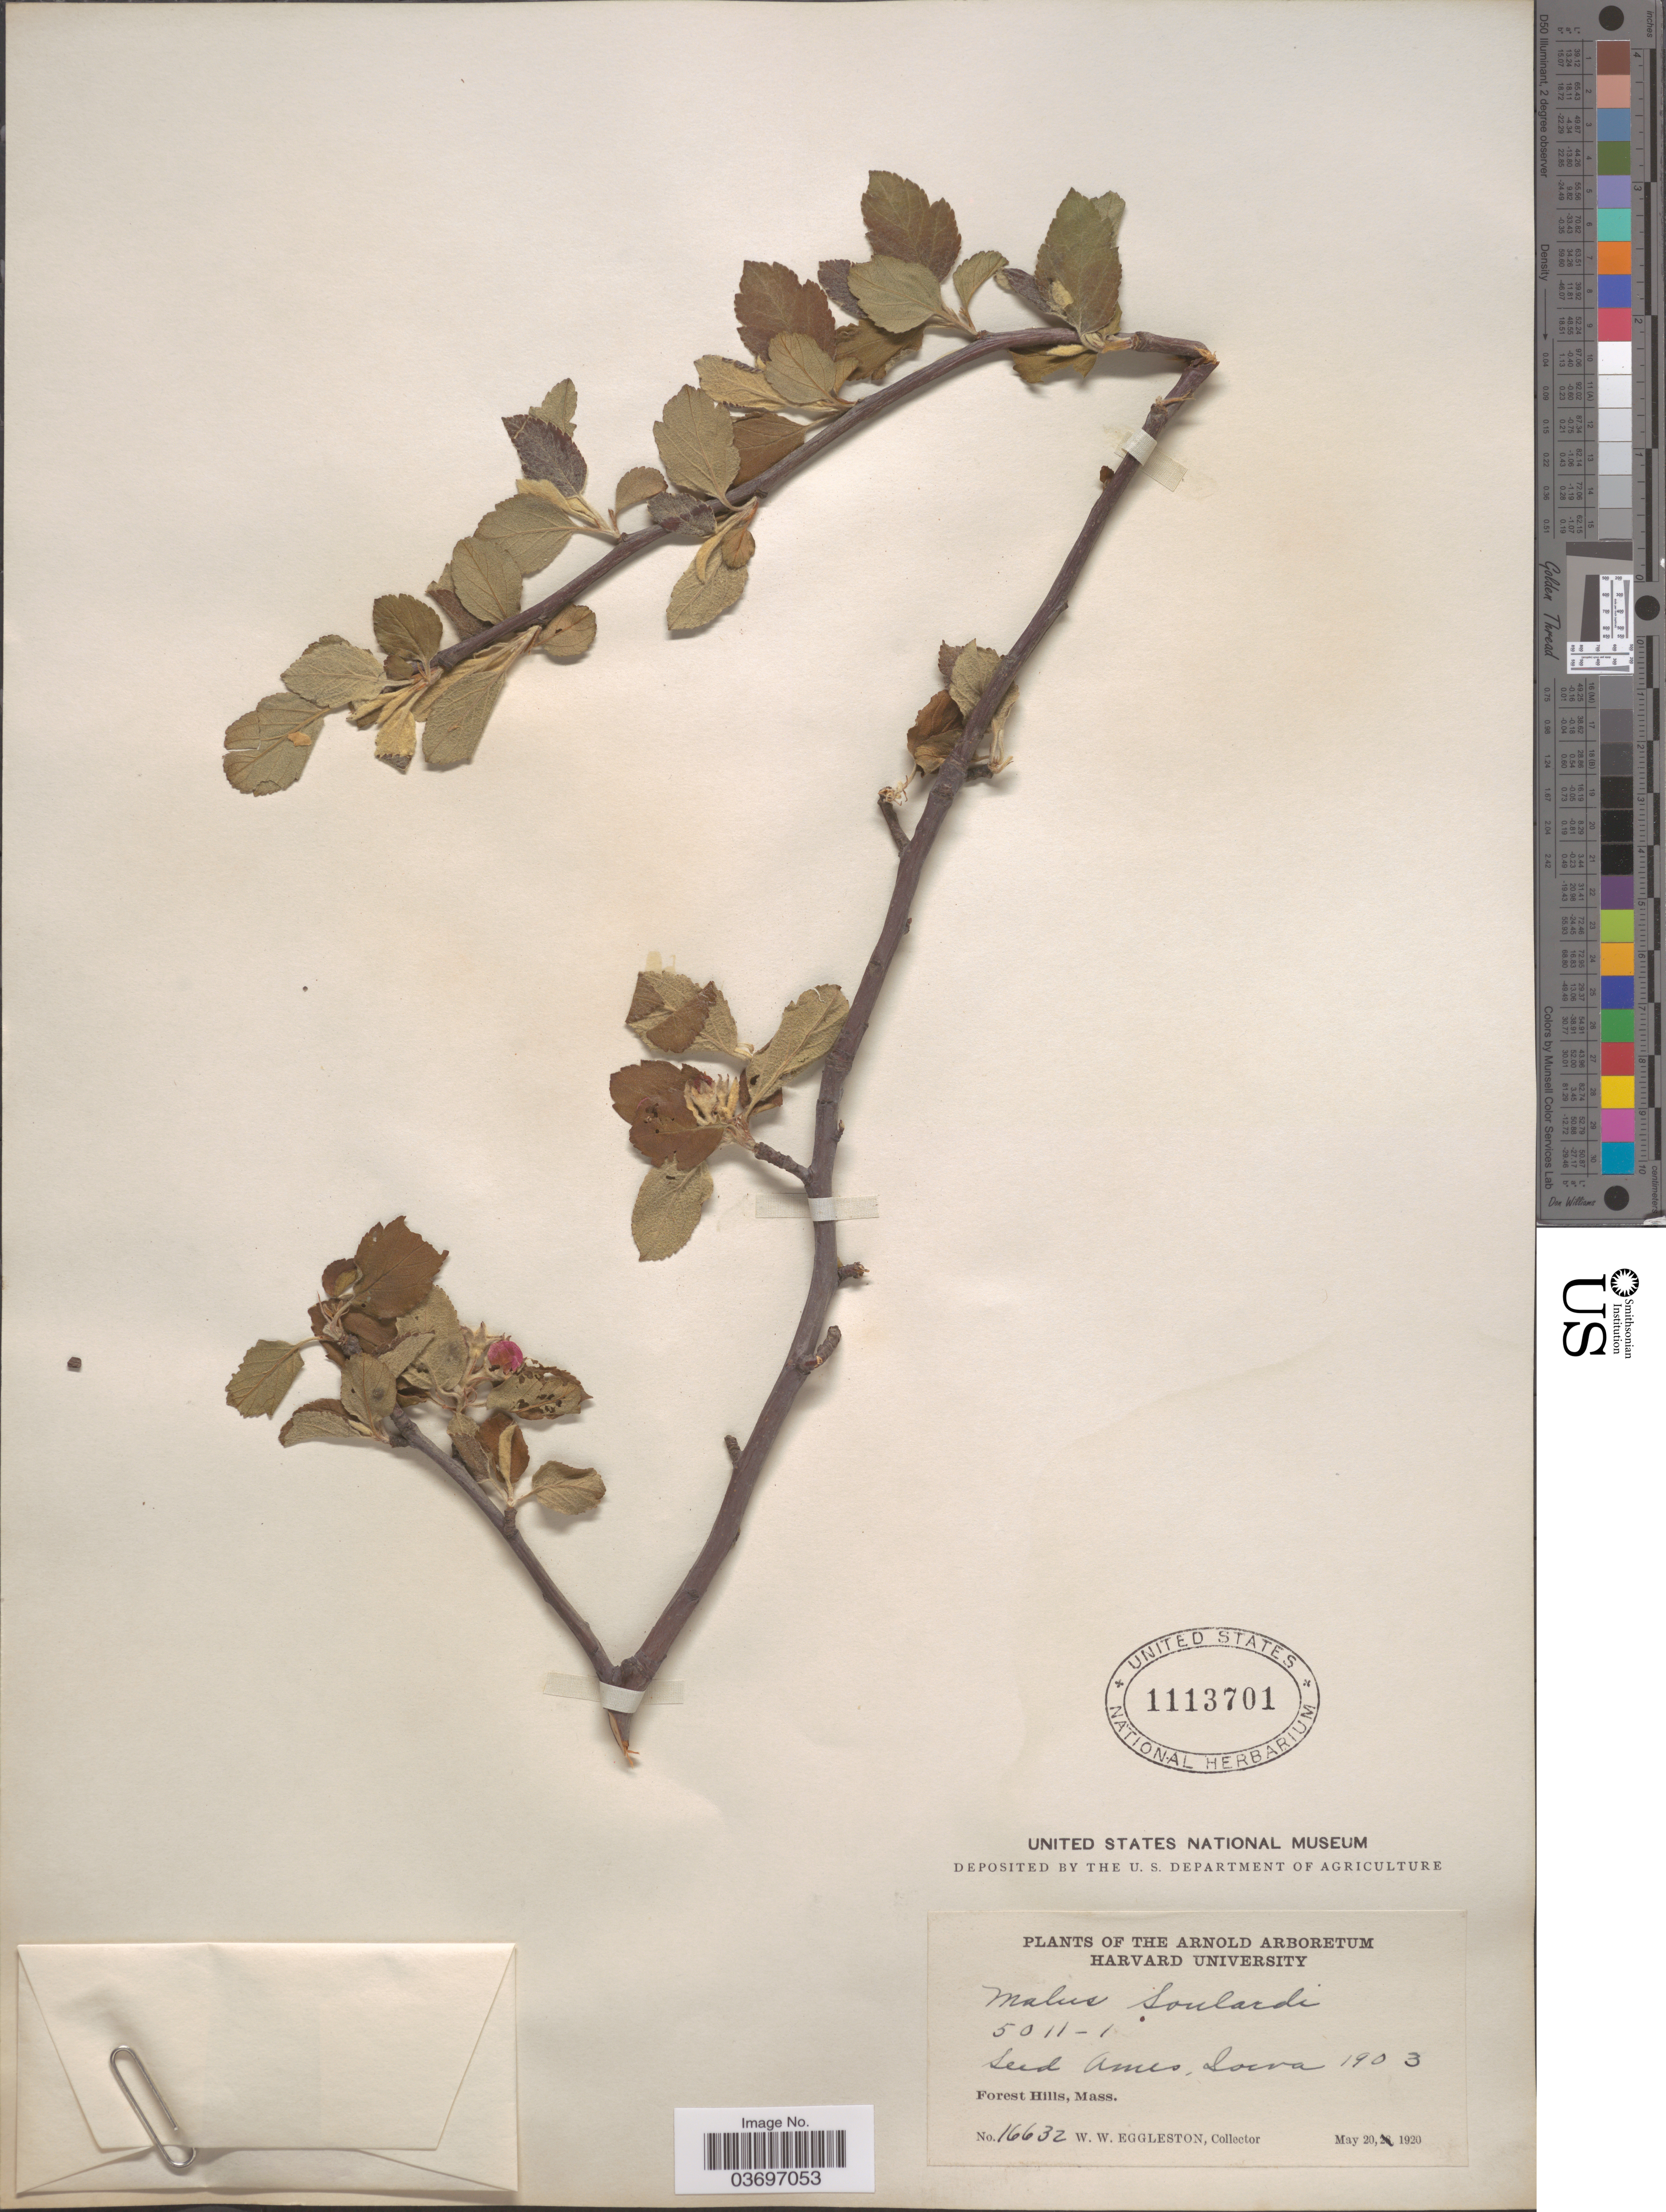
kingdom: Plantae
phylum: Tracheophyta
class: Magnoliopsida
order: Rosales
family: Rosaceae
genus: Malus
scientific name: Malus soulardi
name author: Britton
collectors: W. W. Eggleston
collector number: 16632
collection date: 1920-05-20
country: United States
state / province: Massachusetts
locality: Forest Hills.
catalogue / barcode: US 1113701